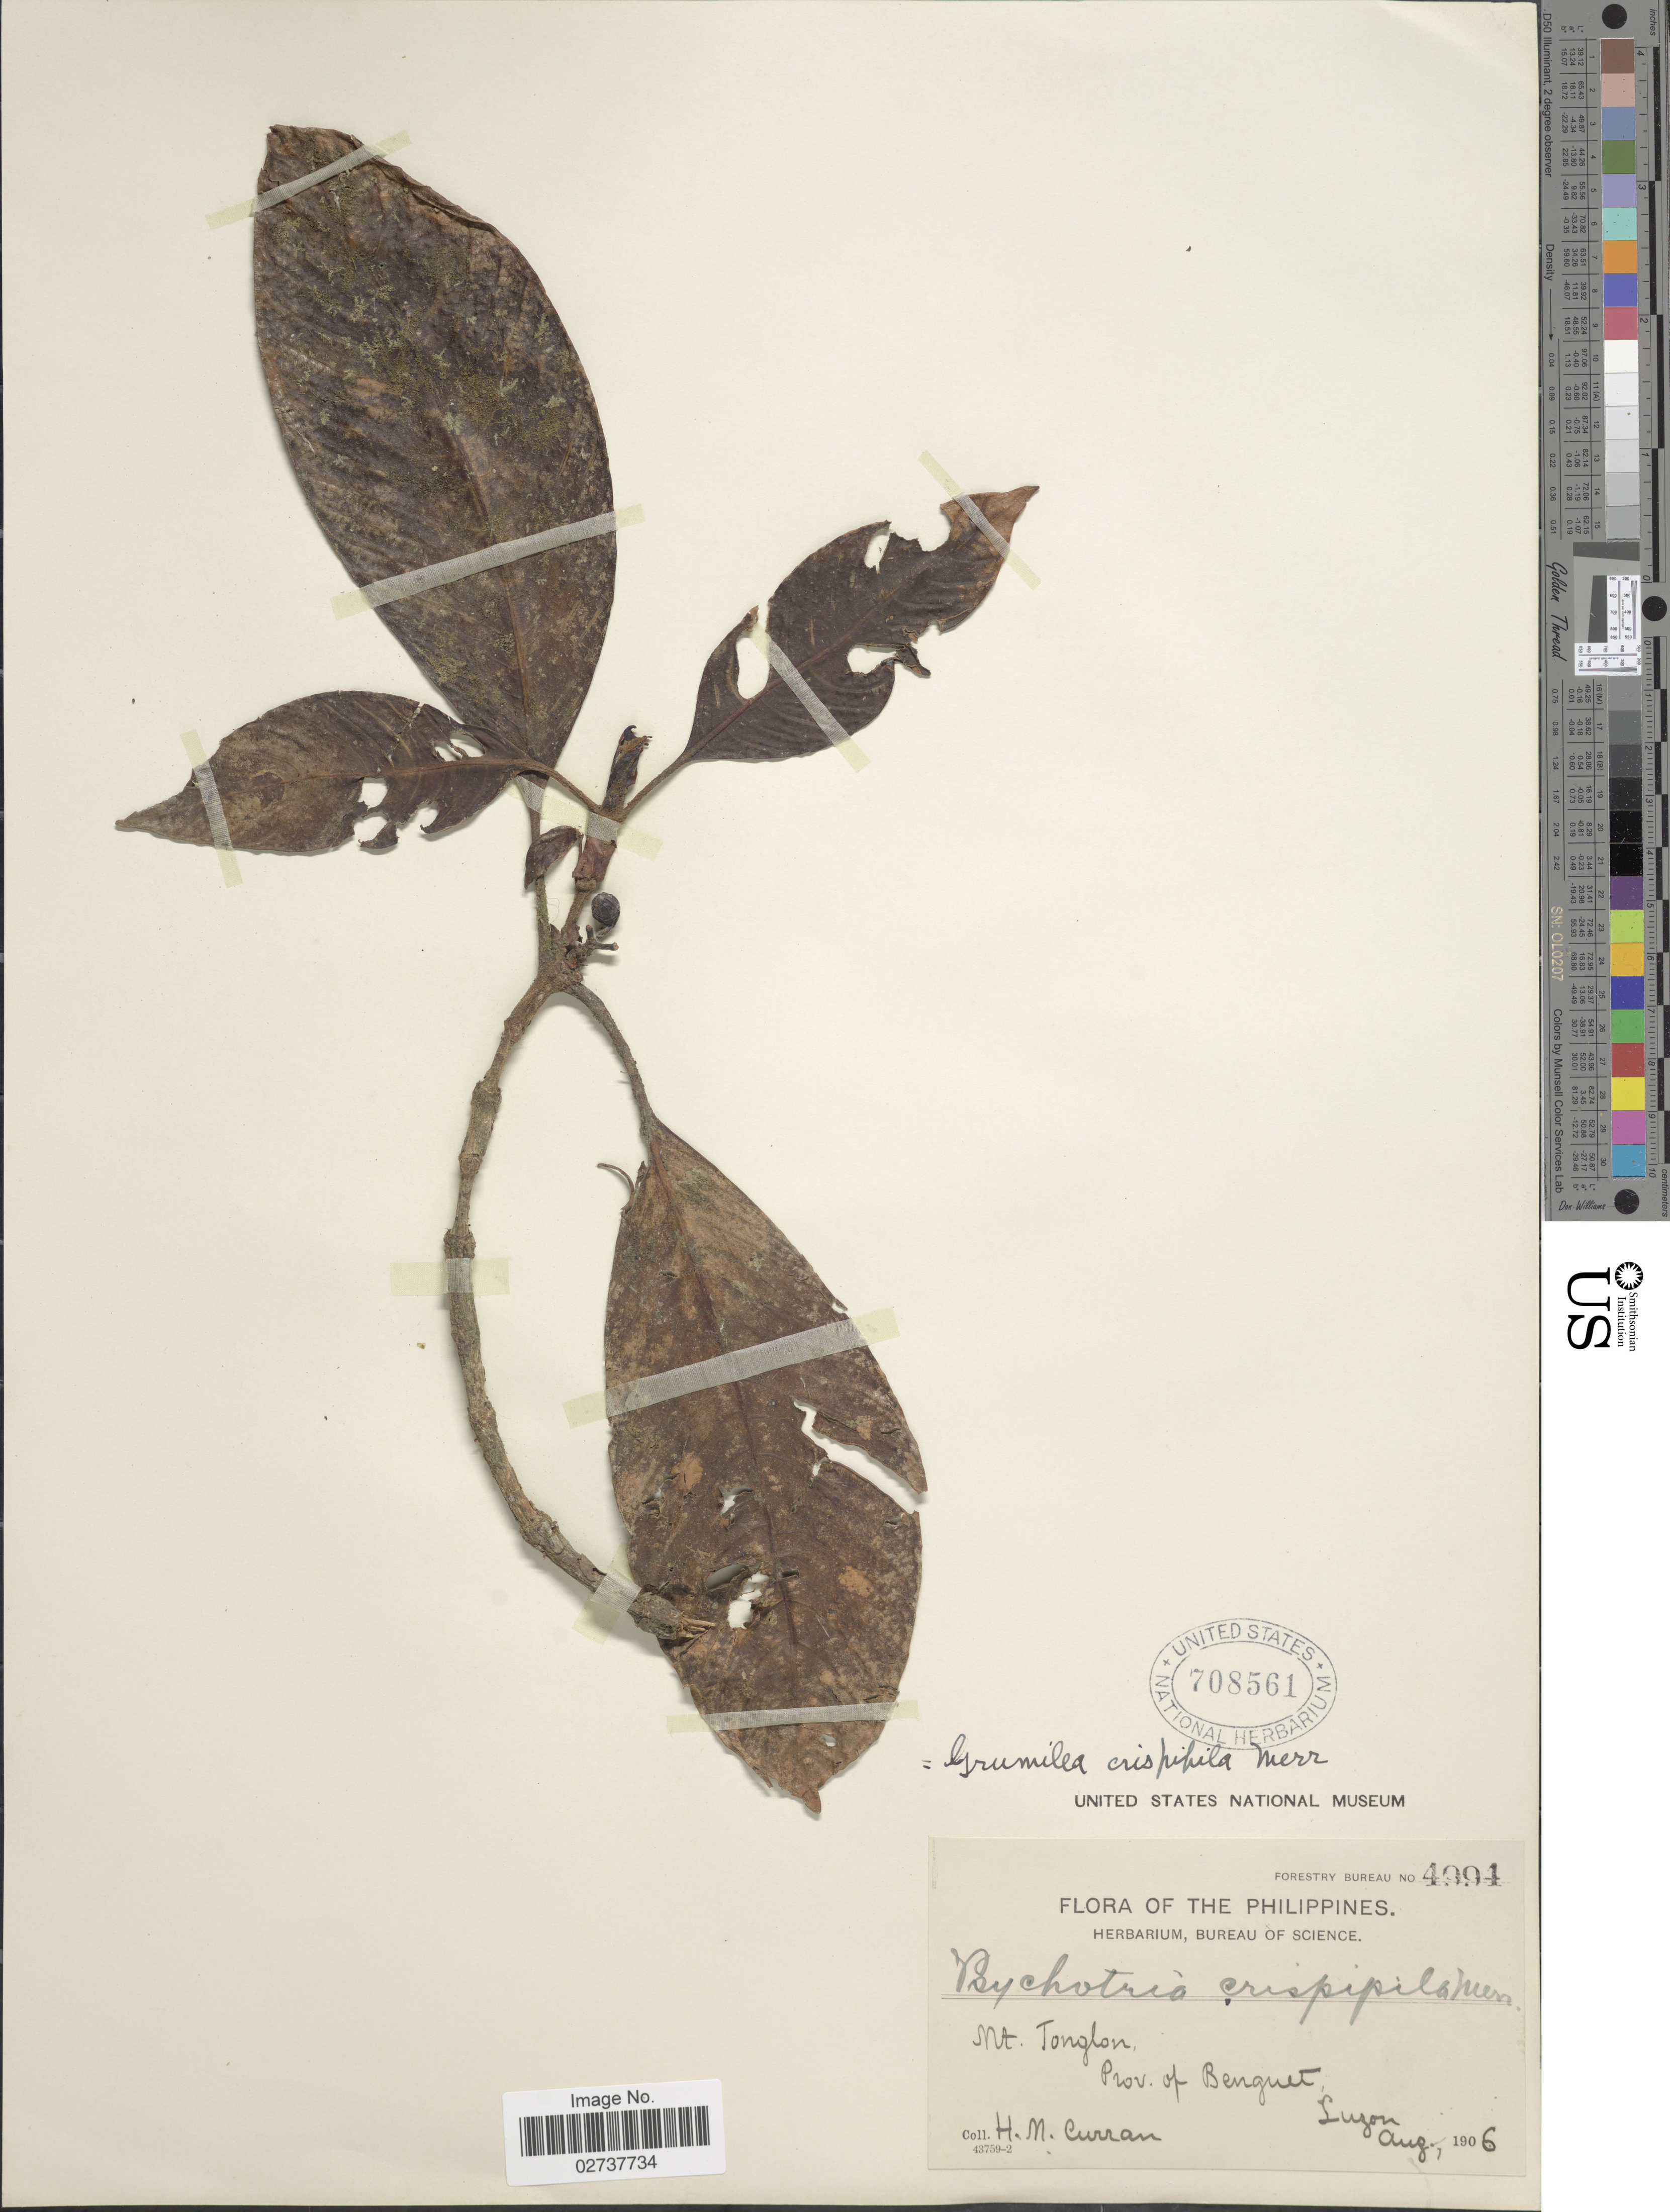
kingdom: Plantae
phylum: Tracheophyta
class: Magnoliopsida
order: Gentianales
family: Rubiaceae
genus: Psychotria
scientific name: Psychotria crispipila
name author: Merr.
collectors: H. M. Curran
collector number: Forestry Bureau 4994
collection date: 1906-08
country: Philippines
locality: Mt. Tonglon, Prov. of Benguet, Luzon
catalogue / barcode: US 708561